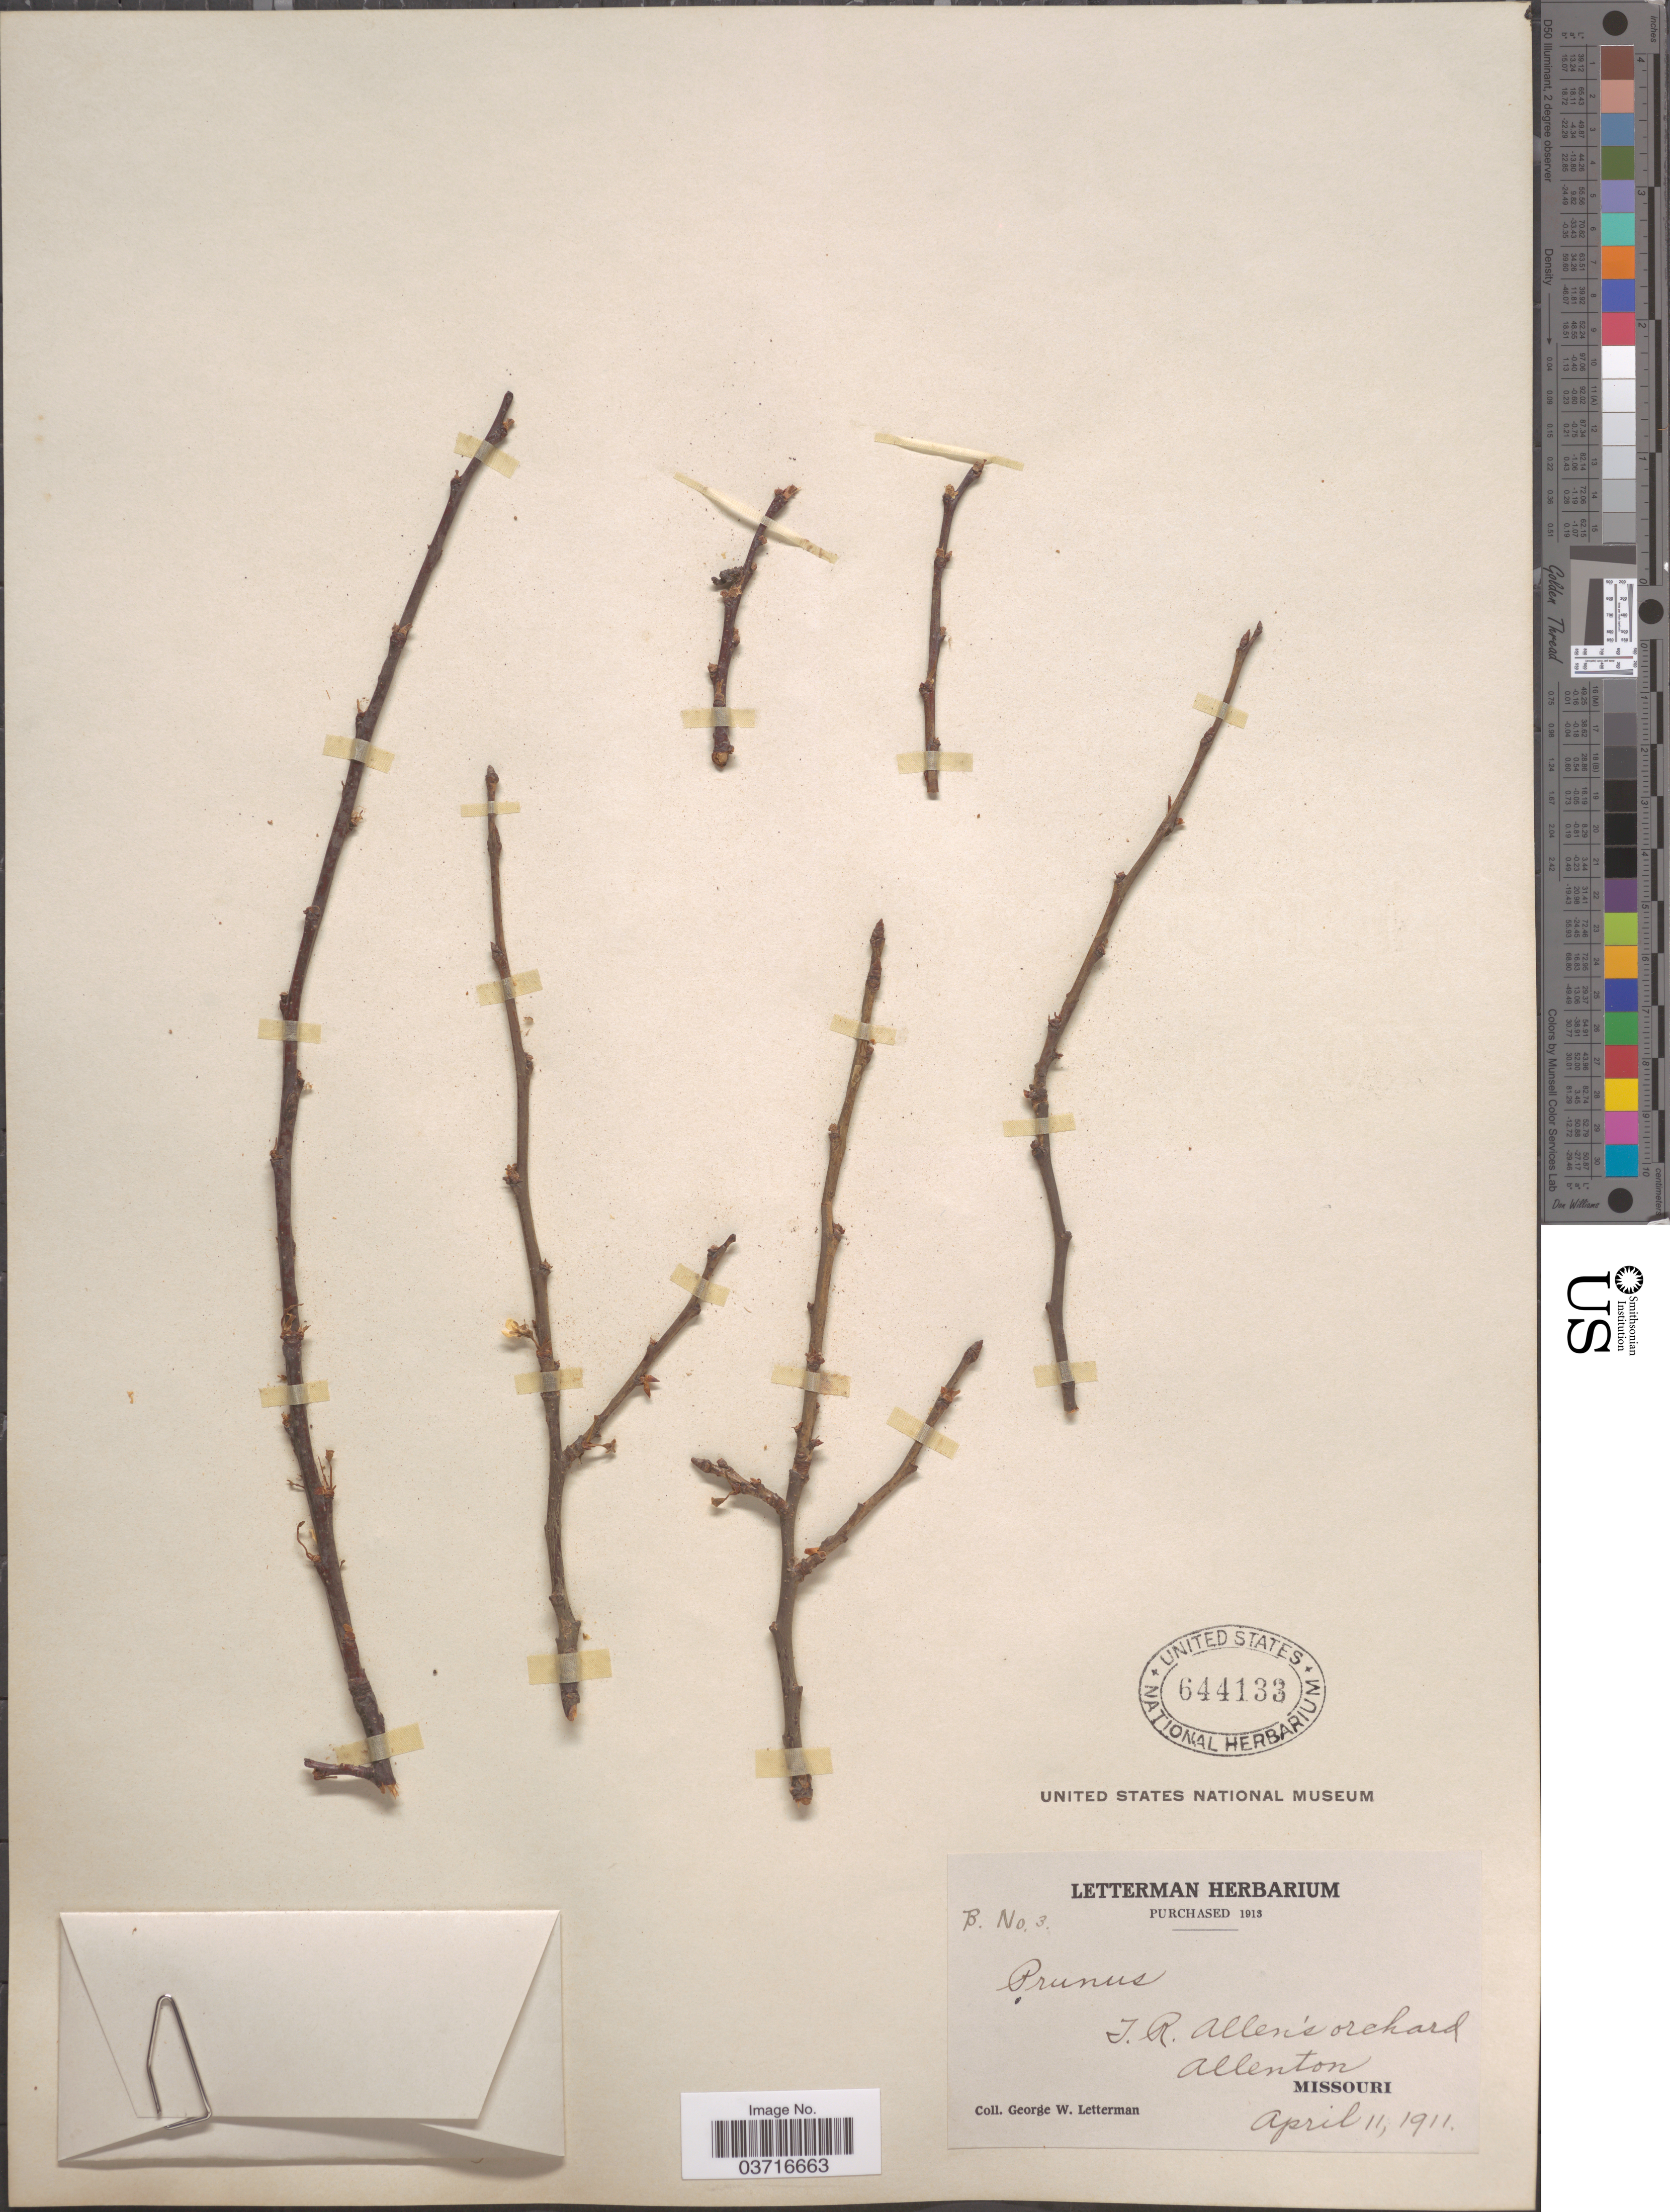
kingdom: Plantae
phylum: Tracheophyta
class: Magnoliopsida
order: Rosales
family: Rosaceae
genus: Prunus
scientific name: Prunus sp.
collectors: G. W. Letterman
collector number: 3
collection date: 1911-04-11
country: United States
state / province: Missouri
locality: J. R. Allen's orchard, Allenton.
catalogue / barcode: US 644133